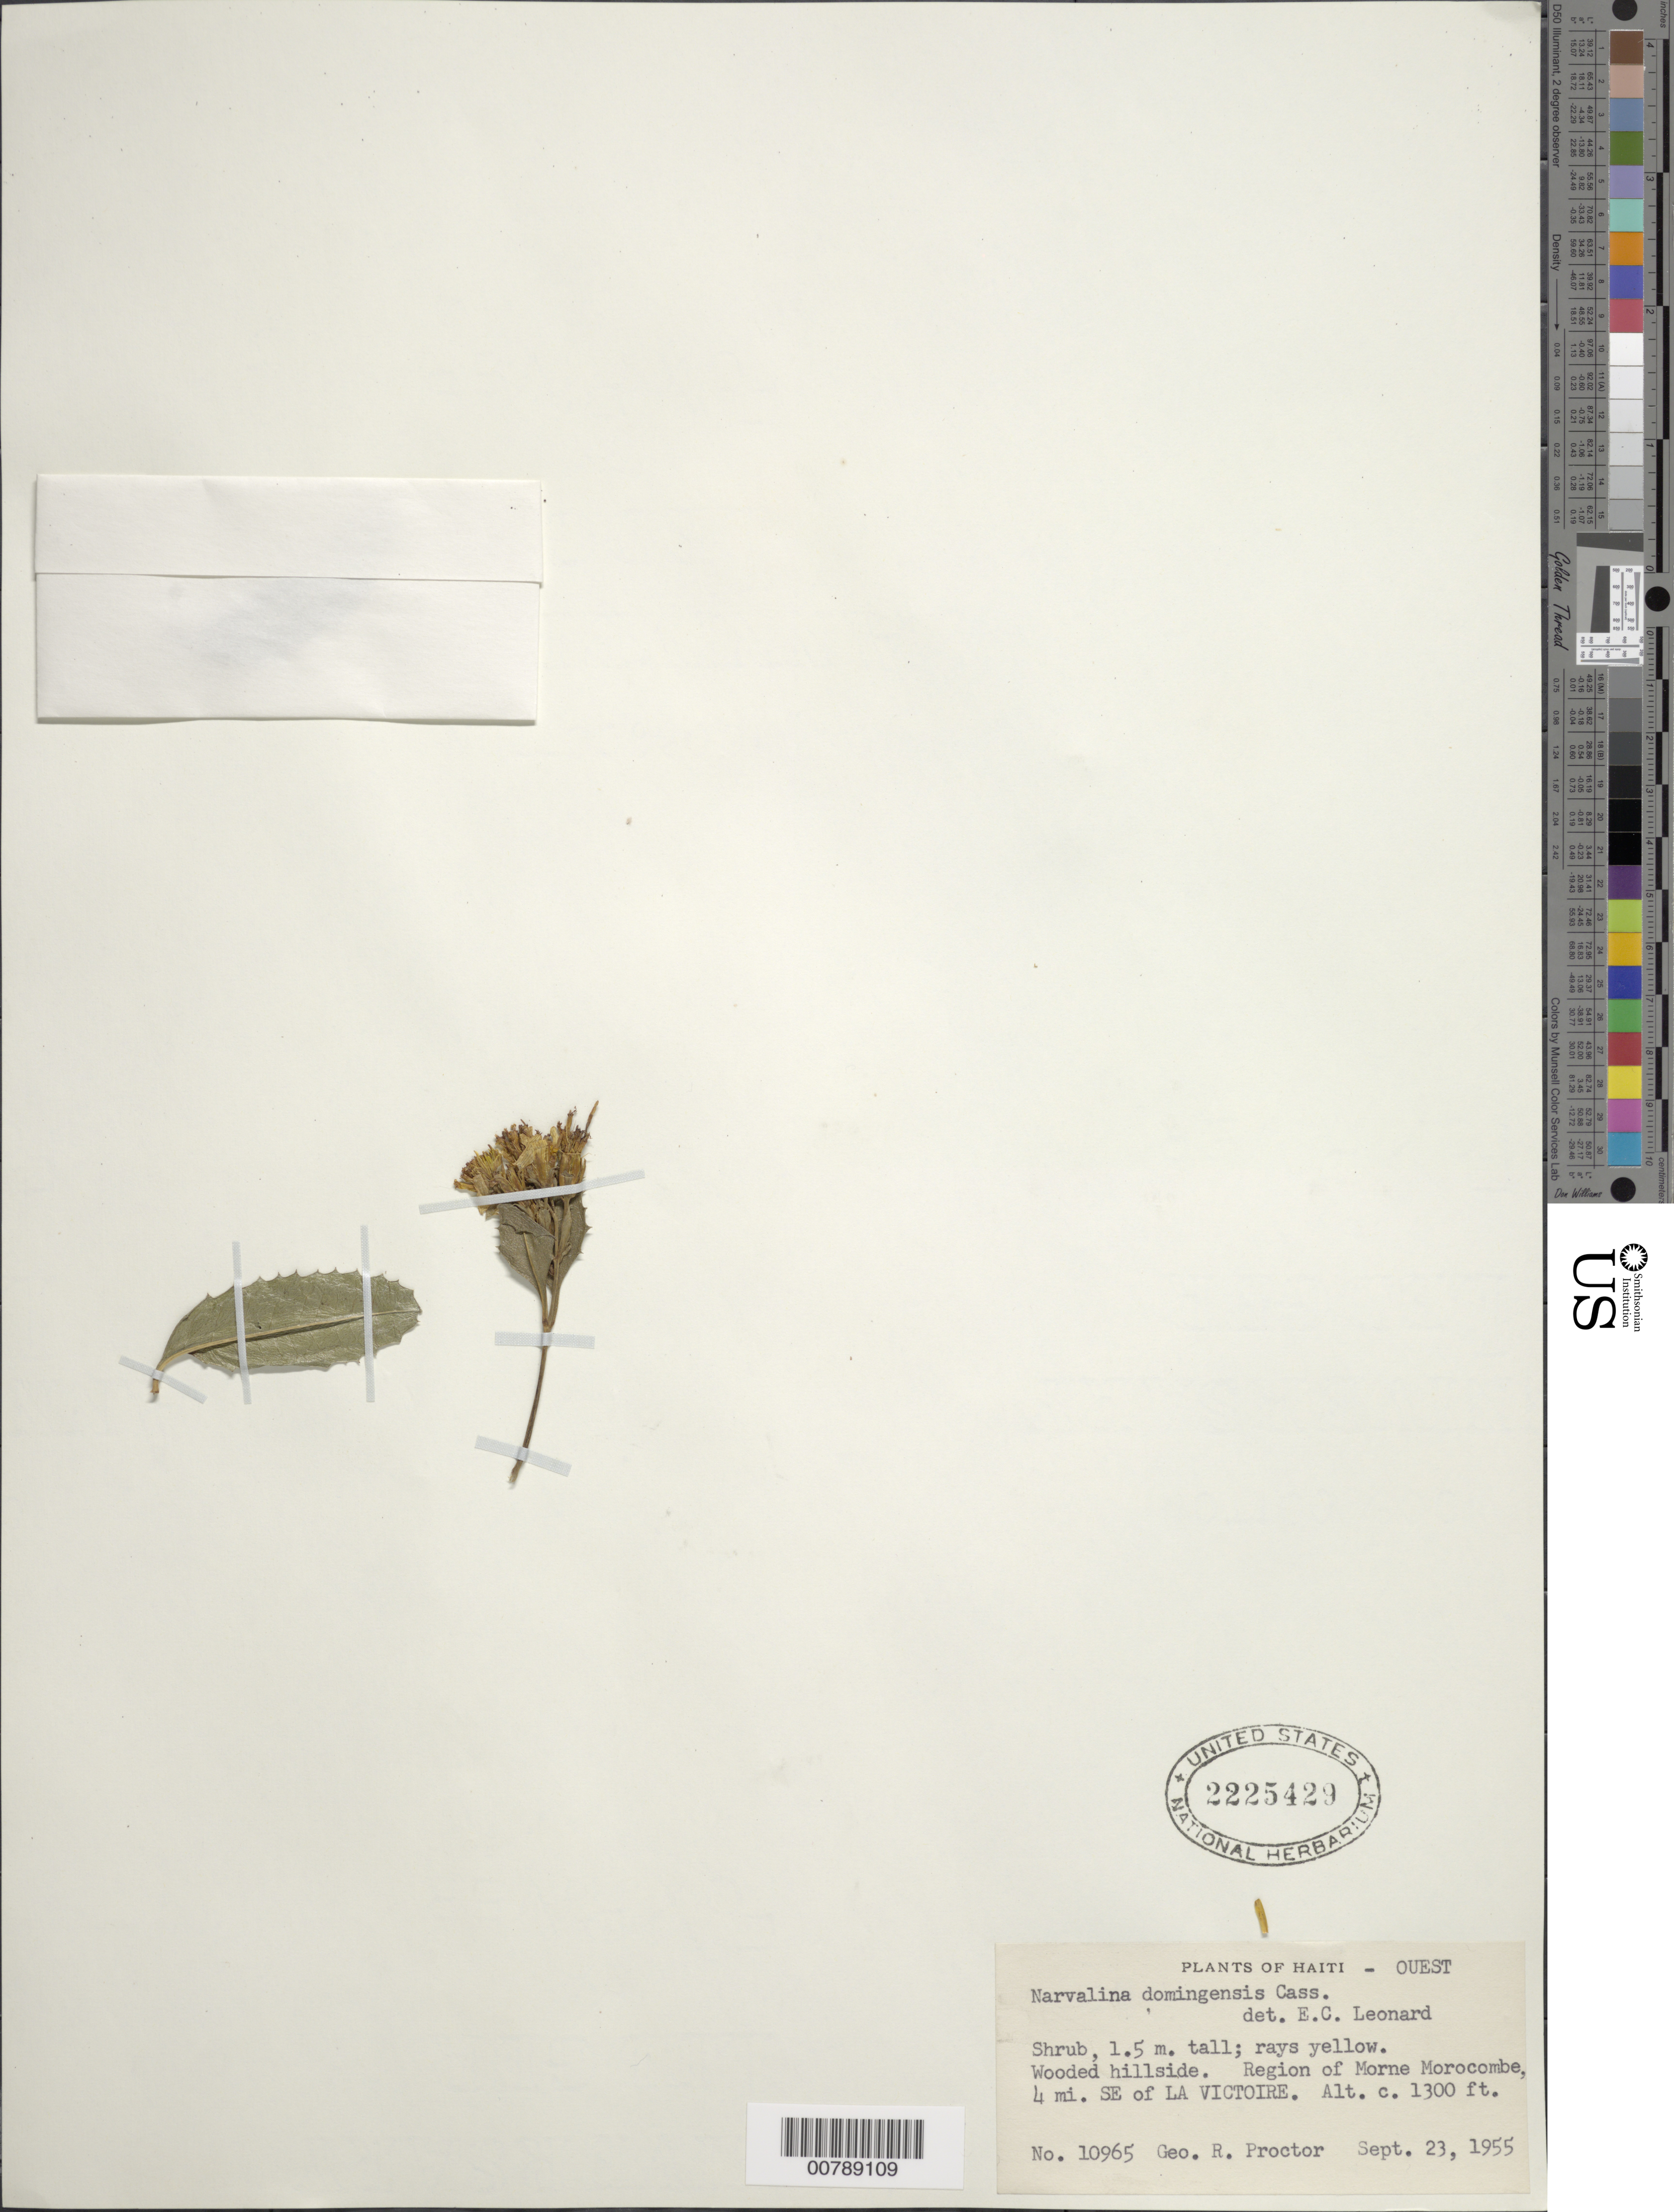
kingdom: Plantae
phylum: Tracheophyta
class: Magnoliopsida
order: Asterales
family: Asteraceae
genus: Narvalina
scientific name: Narvalina domingensis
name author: (Cass.) Less.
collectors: G. R. Proctor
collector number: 10965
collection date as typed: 23 Sep 1955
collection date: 1955-09-23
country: Dominican Republic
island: Hispaniola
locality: Wooded hillside. Region of Morne Morocombe, 4 mi SE of La Victoire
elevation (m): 396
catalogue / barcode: US 2225429